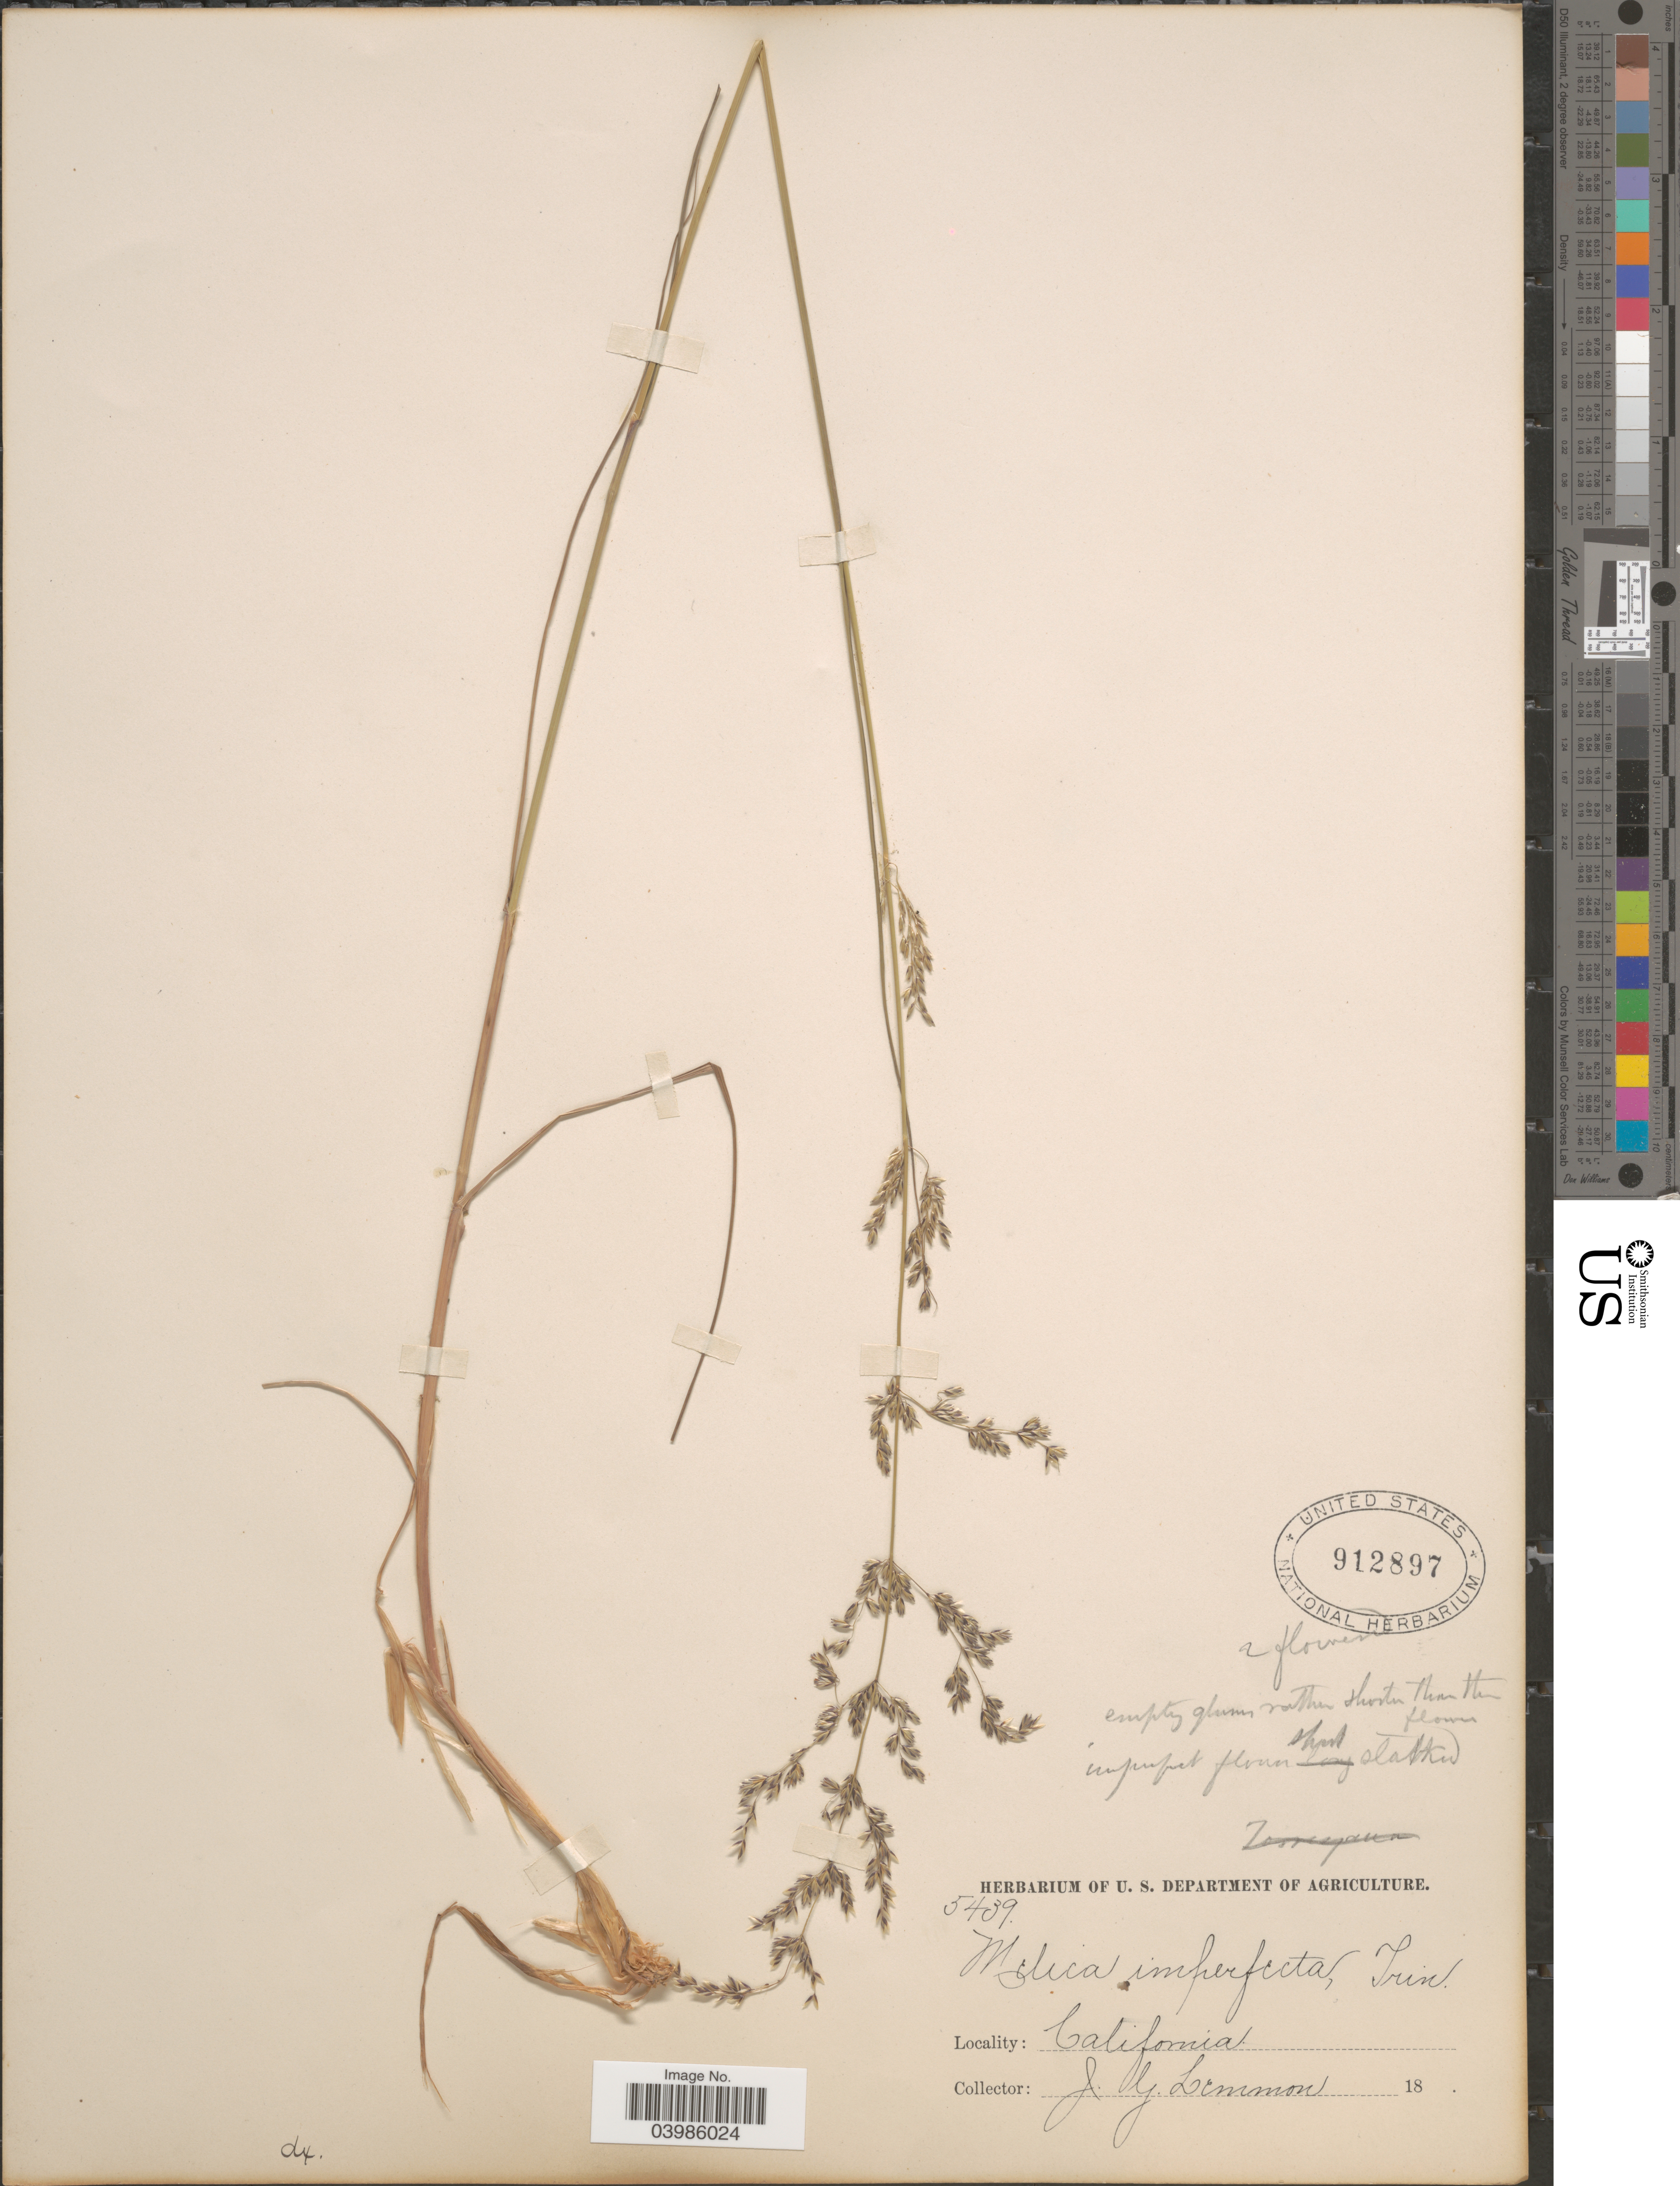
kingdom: Plantae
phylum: Tracheophyta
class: Liliopsida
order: Poales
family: Poaceae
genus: Melica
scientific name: Melica imperfecta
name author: Trin.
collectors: J. Lemmon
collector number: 5439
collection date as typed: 18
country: United States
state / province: California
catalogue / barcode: US 912897